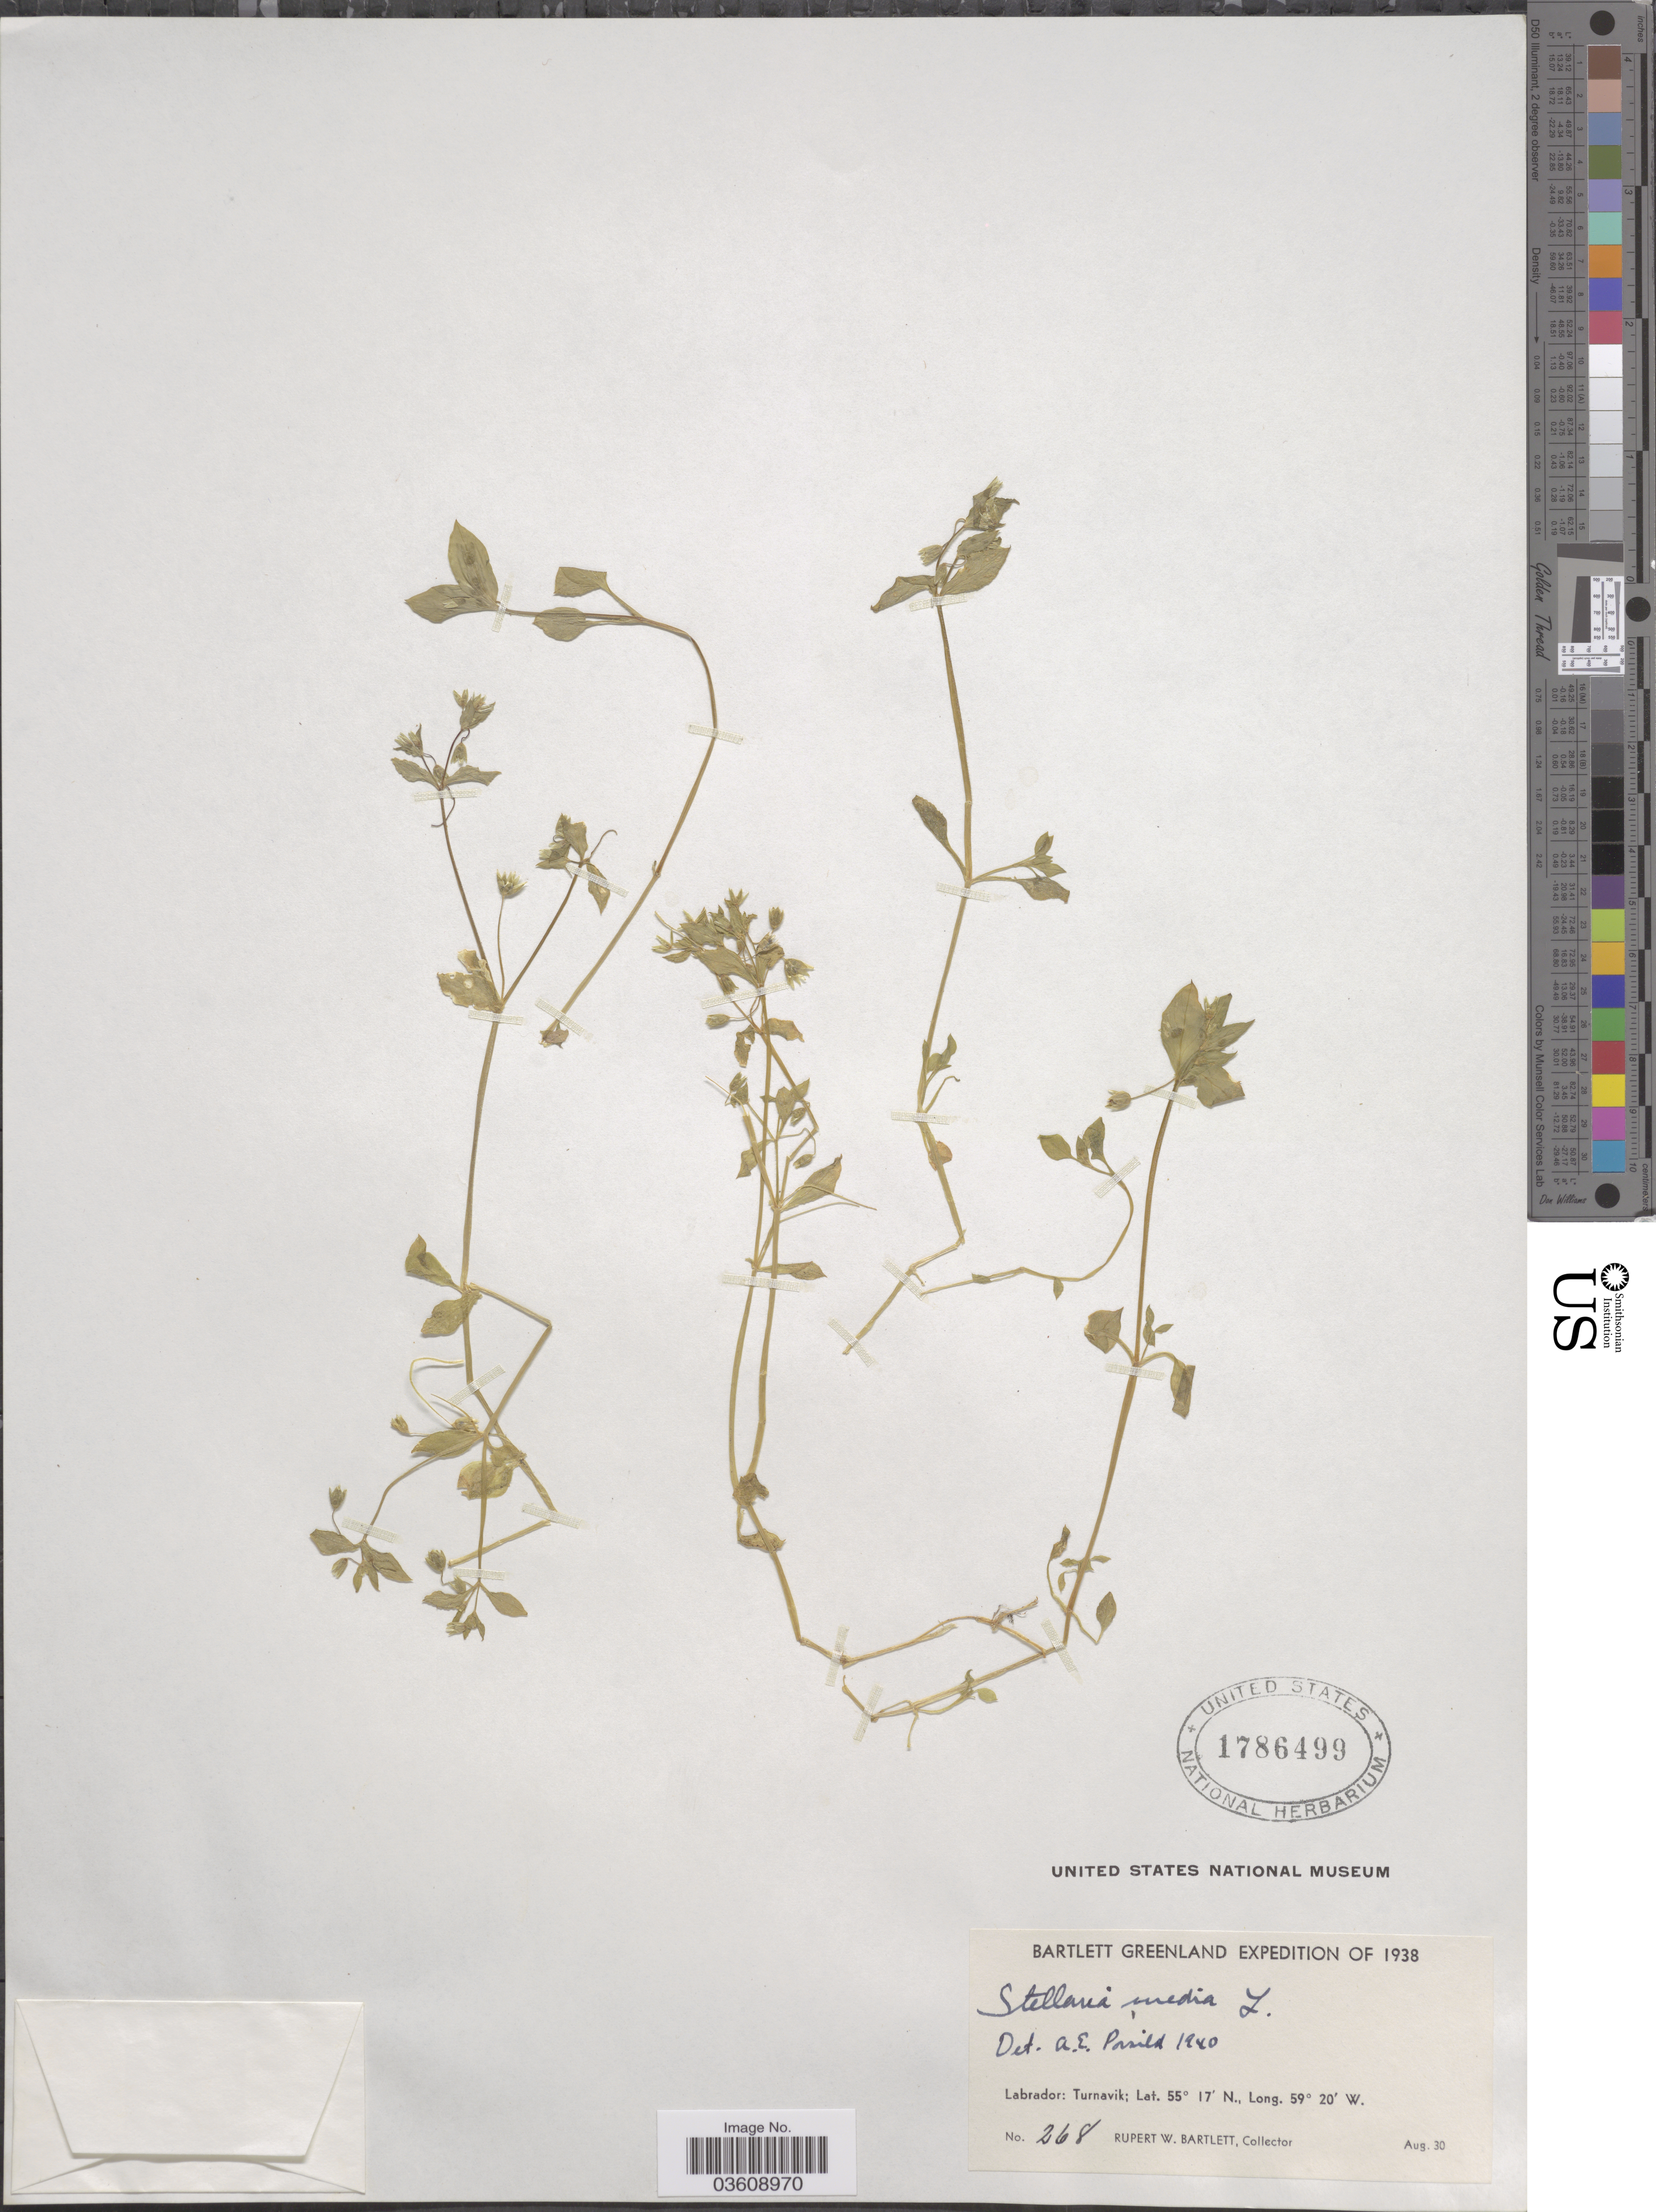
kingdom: Plantae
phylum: Tracheophyta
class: Magnoliopsida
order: Caryophyllales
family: Caryophyllaceae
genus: Stellaria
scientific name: Stellaria media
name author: (L.) Vill.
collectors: R. W. Bartlett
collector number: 268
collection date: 1938-08-30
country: Canada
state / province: Newfoundland and Labrador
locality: Labrador: Turnavik.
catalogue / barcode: US 1786499